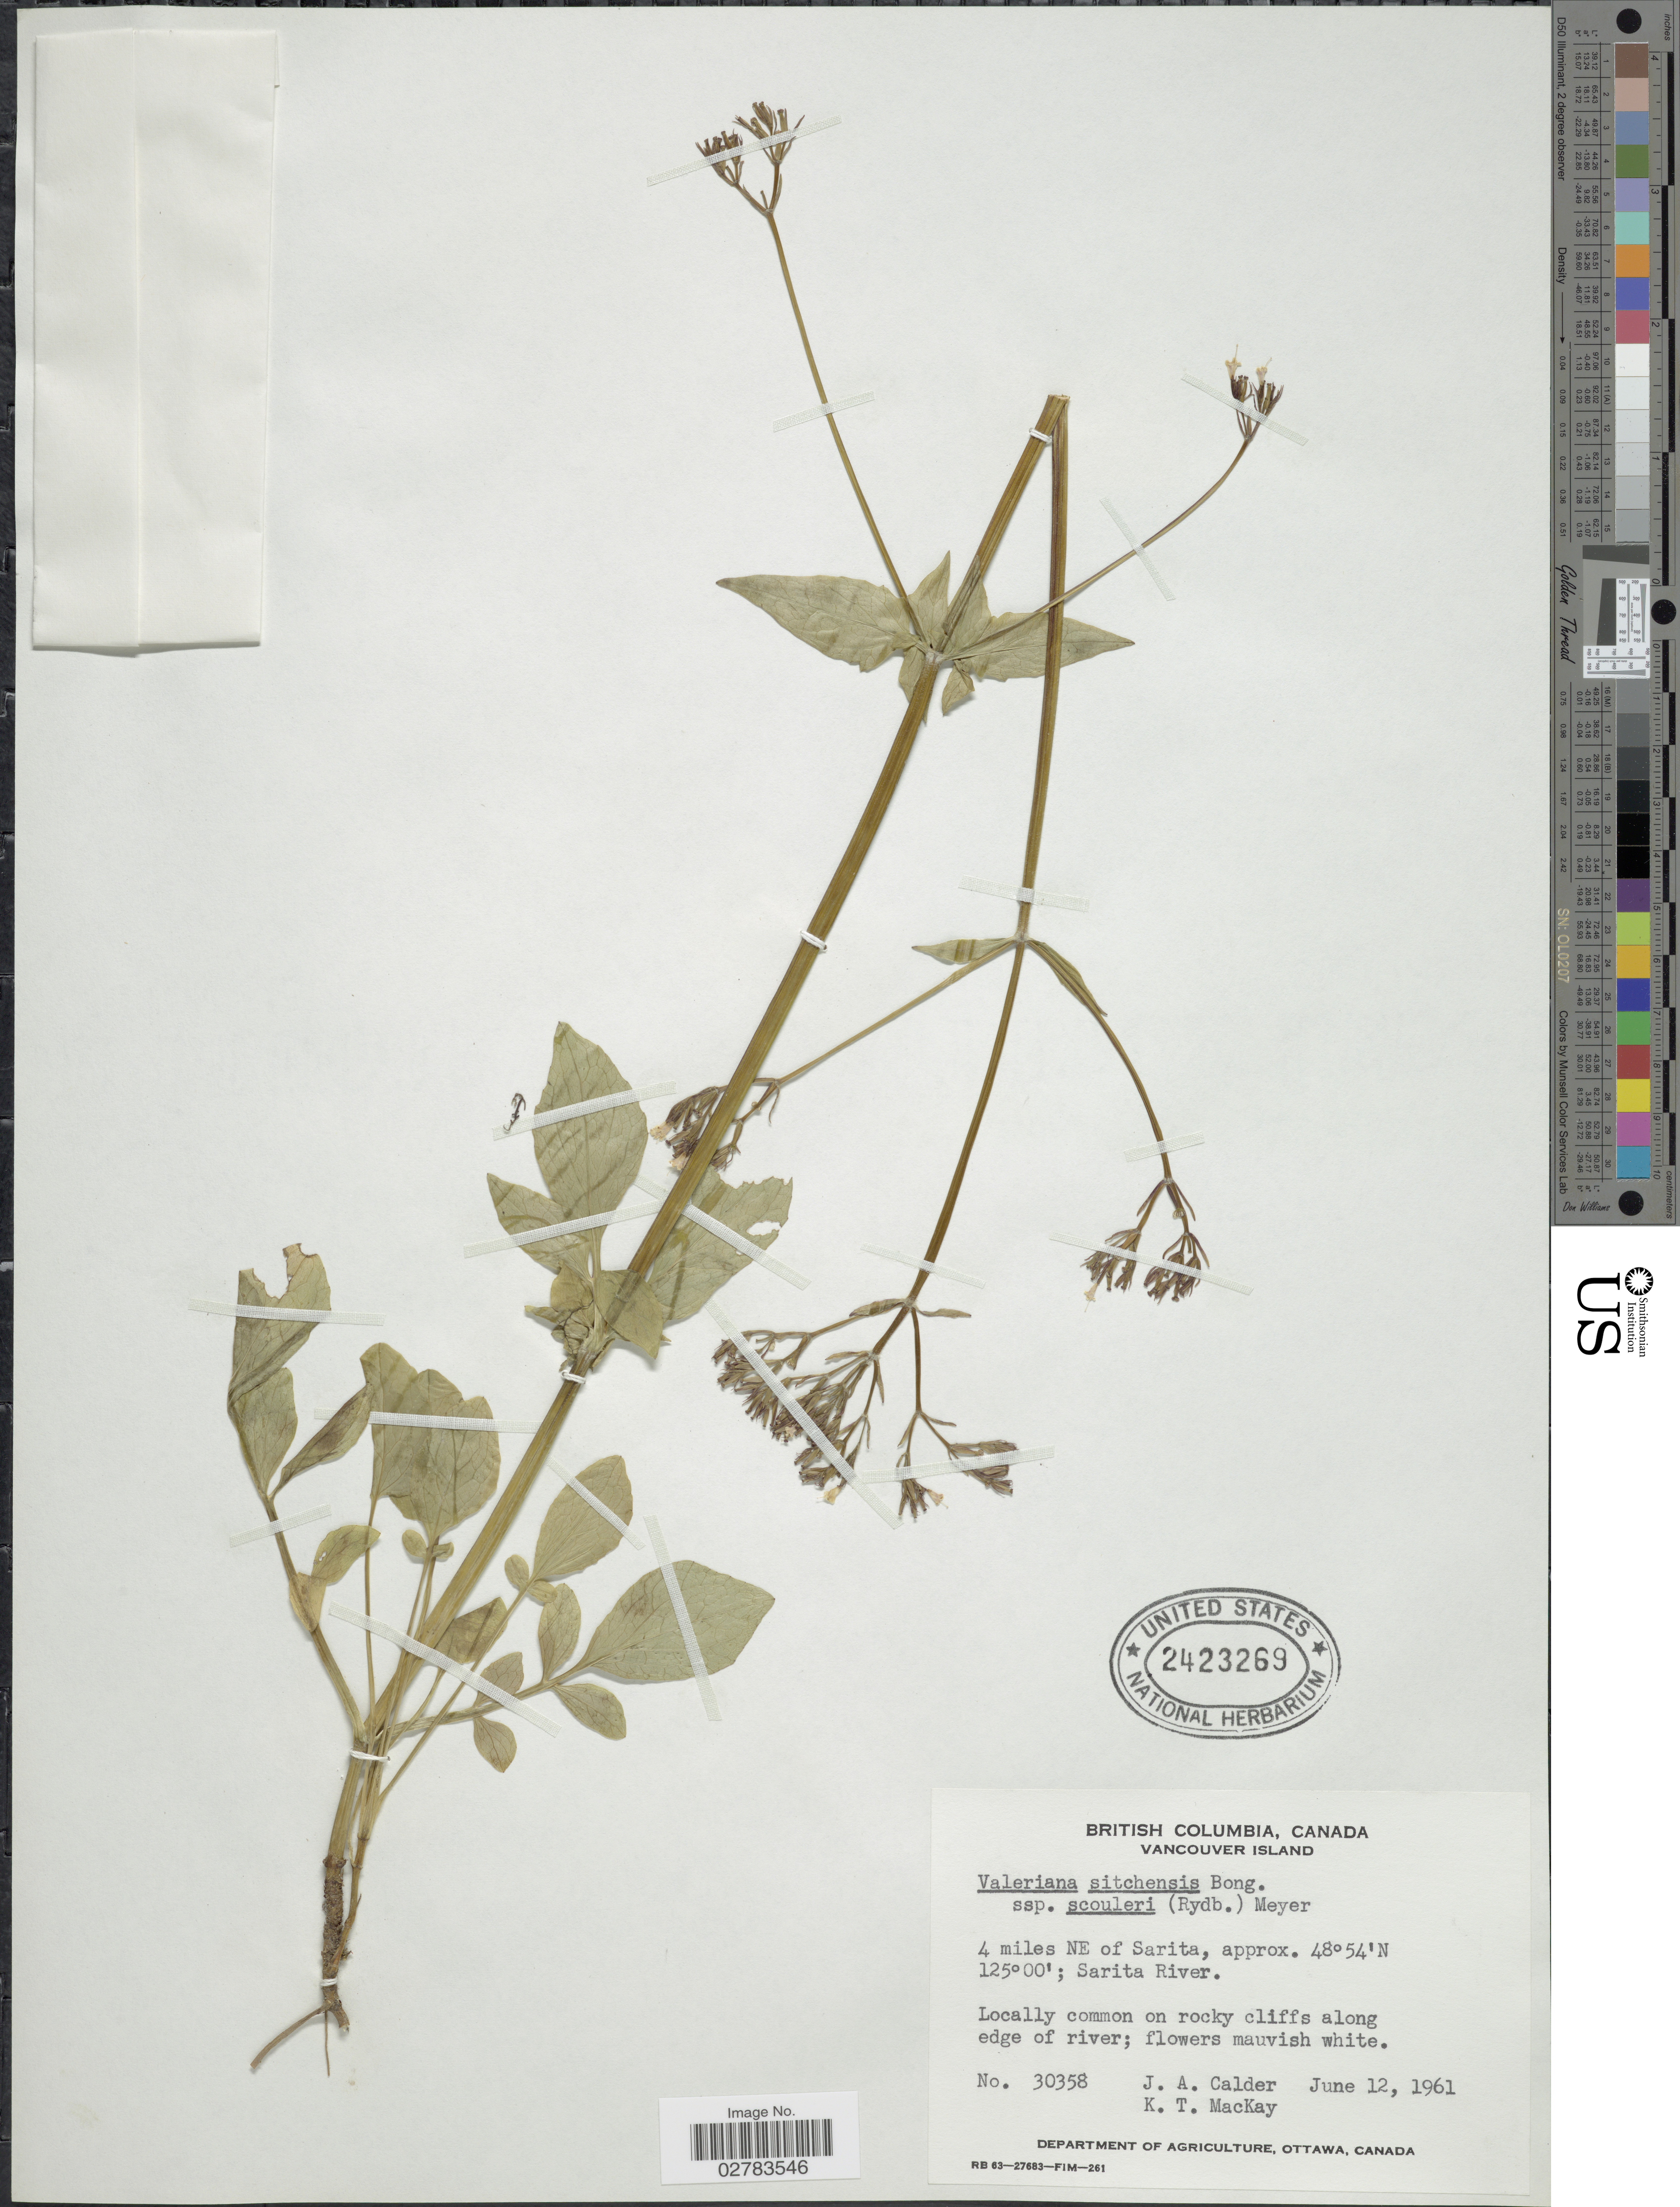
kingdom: Plantae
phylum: Tracheophyta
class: Magnoliopsida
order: Dipsacales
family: Caprifoliaceae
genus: Valeriana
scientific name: Valeriana sitchensis subsp. scouleri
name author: (Rydb.) F.G. Mey.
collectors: J. A. Calder & K. T. Mackay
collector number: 30358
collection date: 1961-06-12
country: Canada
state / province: British Columbia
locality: Vancouver Island, 4 miles NE of Sarita, Sarita River.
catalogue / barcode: US 2423269